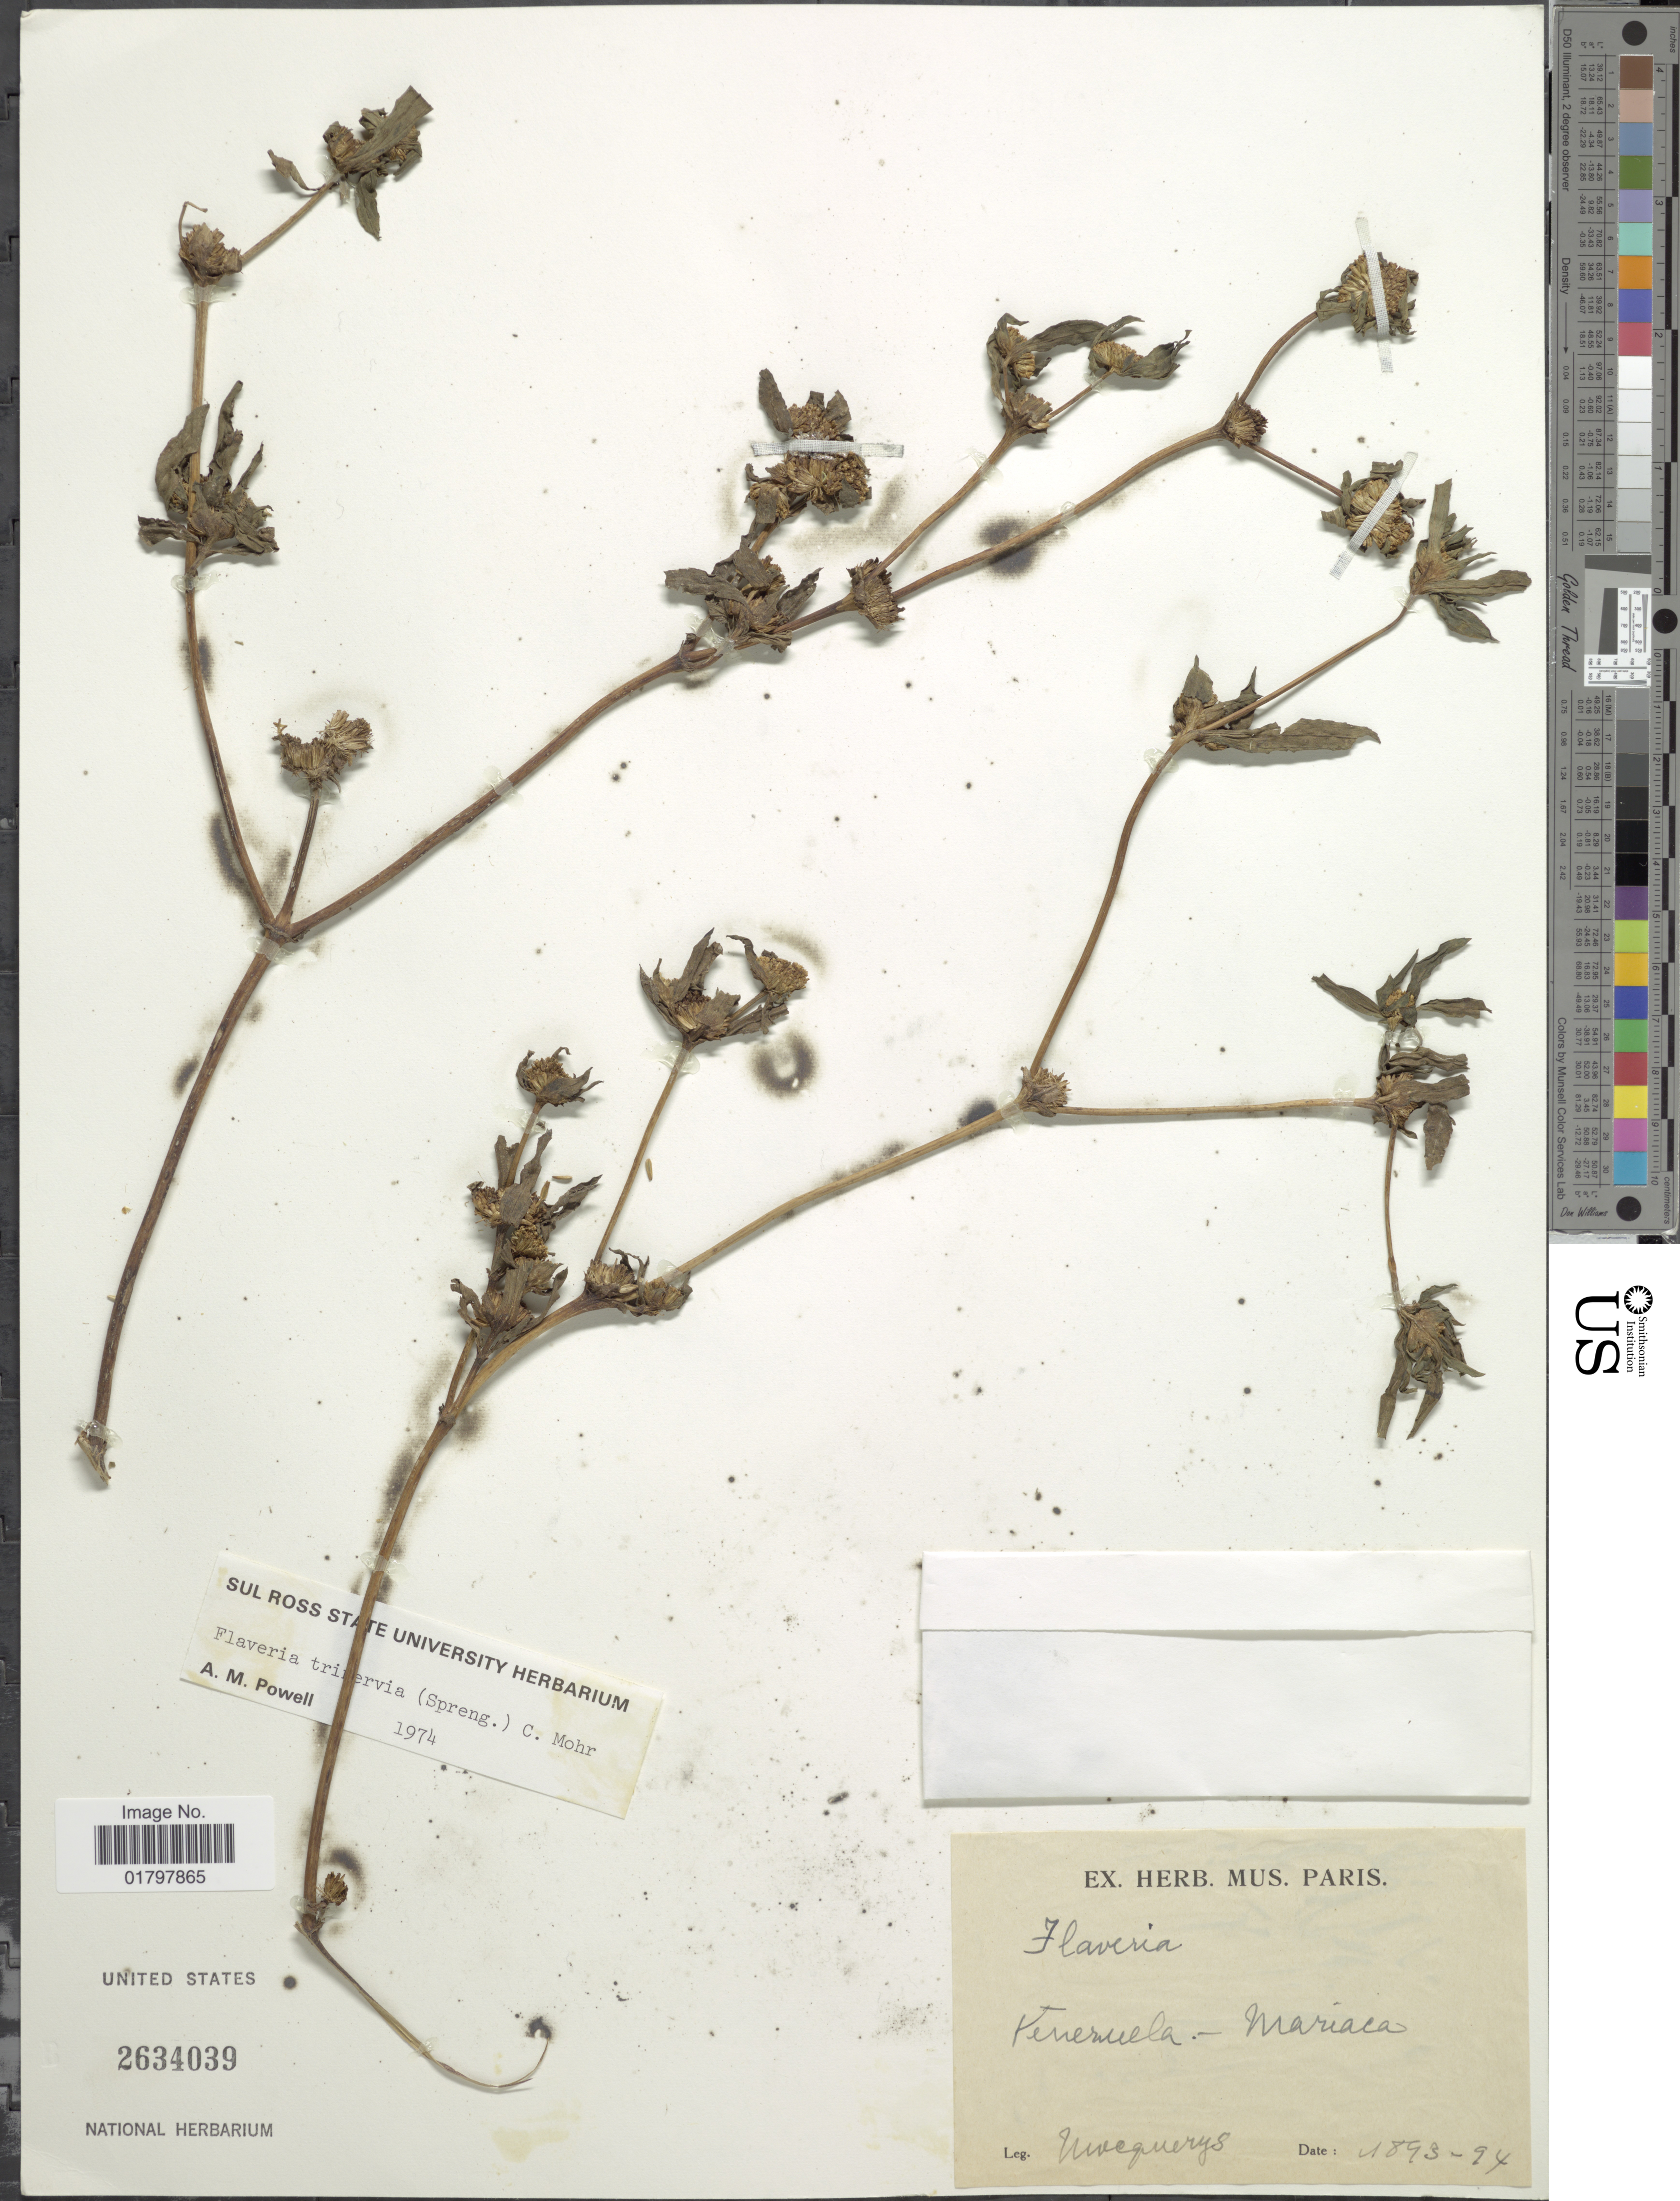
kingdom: Plantae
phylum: Tracheophyta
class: Magnoliopsida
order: Asterales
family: Asteraceae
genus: Flaveria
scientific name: Flaveria trinervia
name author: (Spreng.) C. Mohr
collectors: A. Mocquerys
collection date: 1893/1894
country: Venezuela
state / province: Carabobo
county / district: Diego Ibarra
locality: Mariara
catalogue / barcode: US 2634039